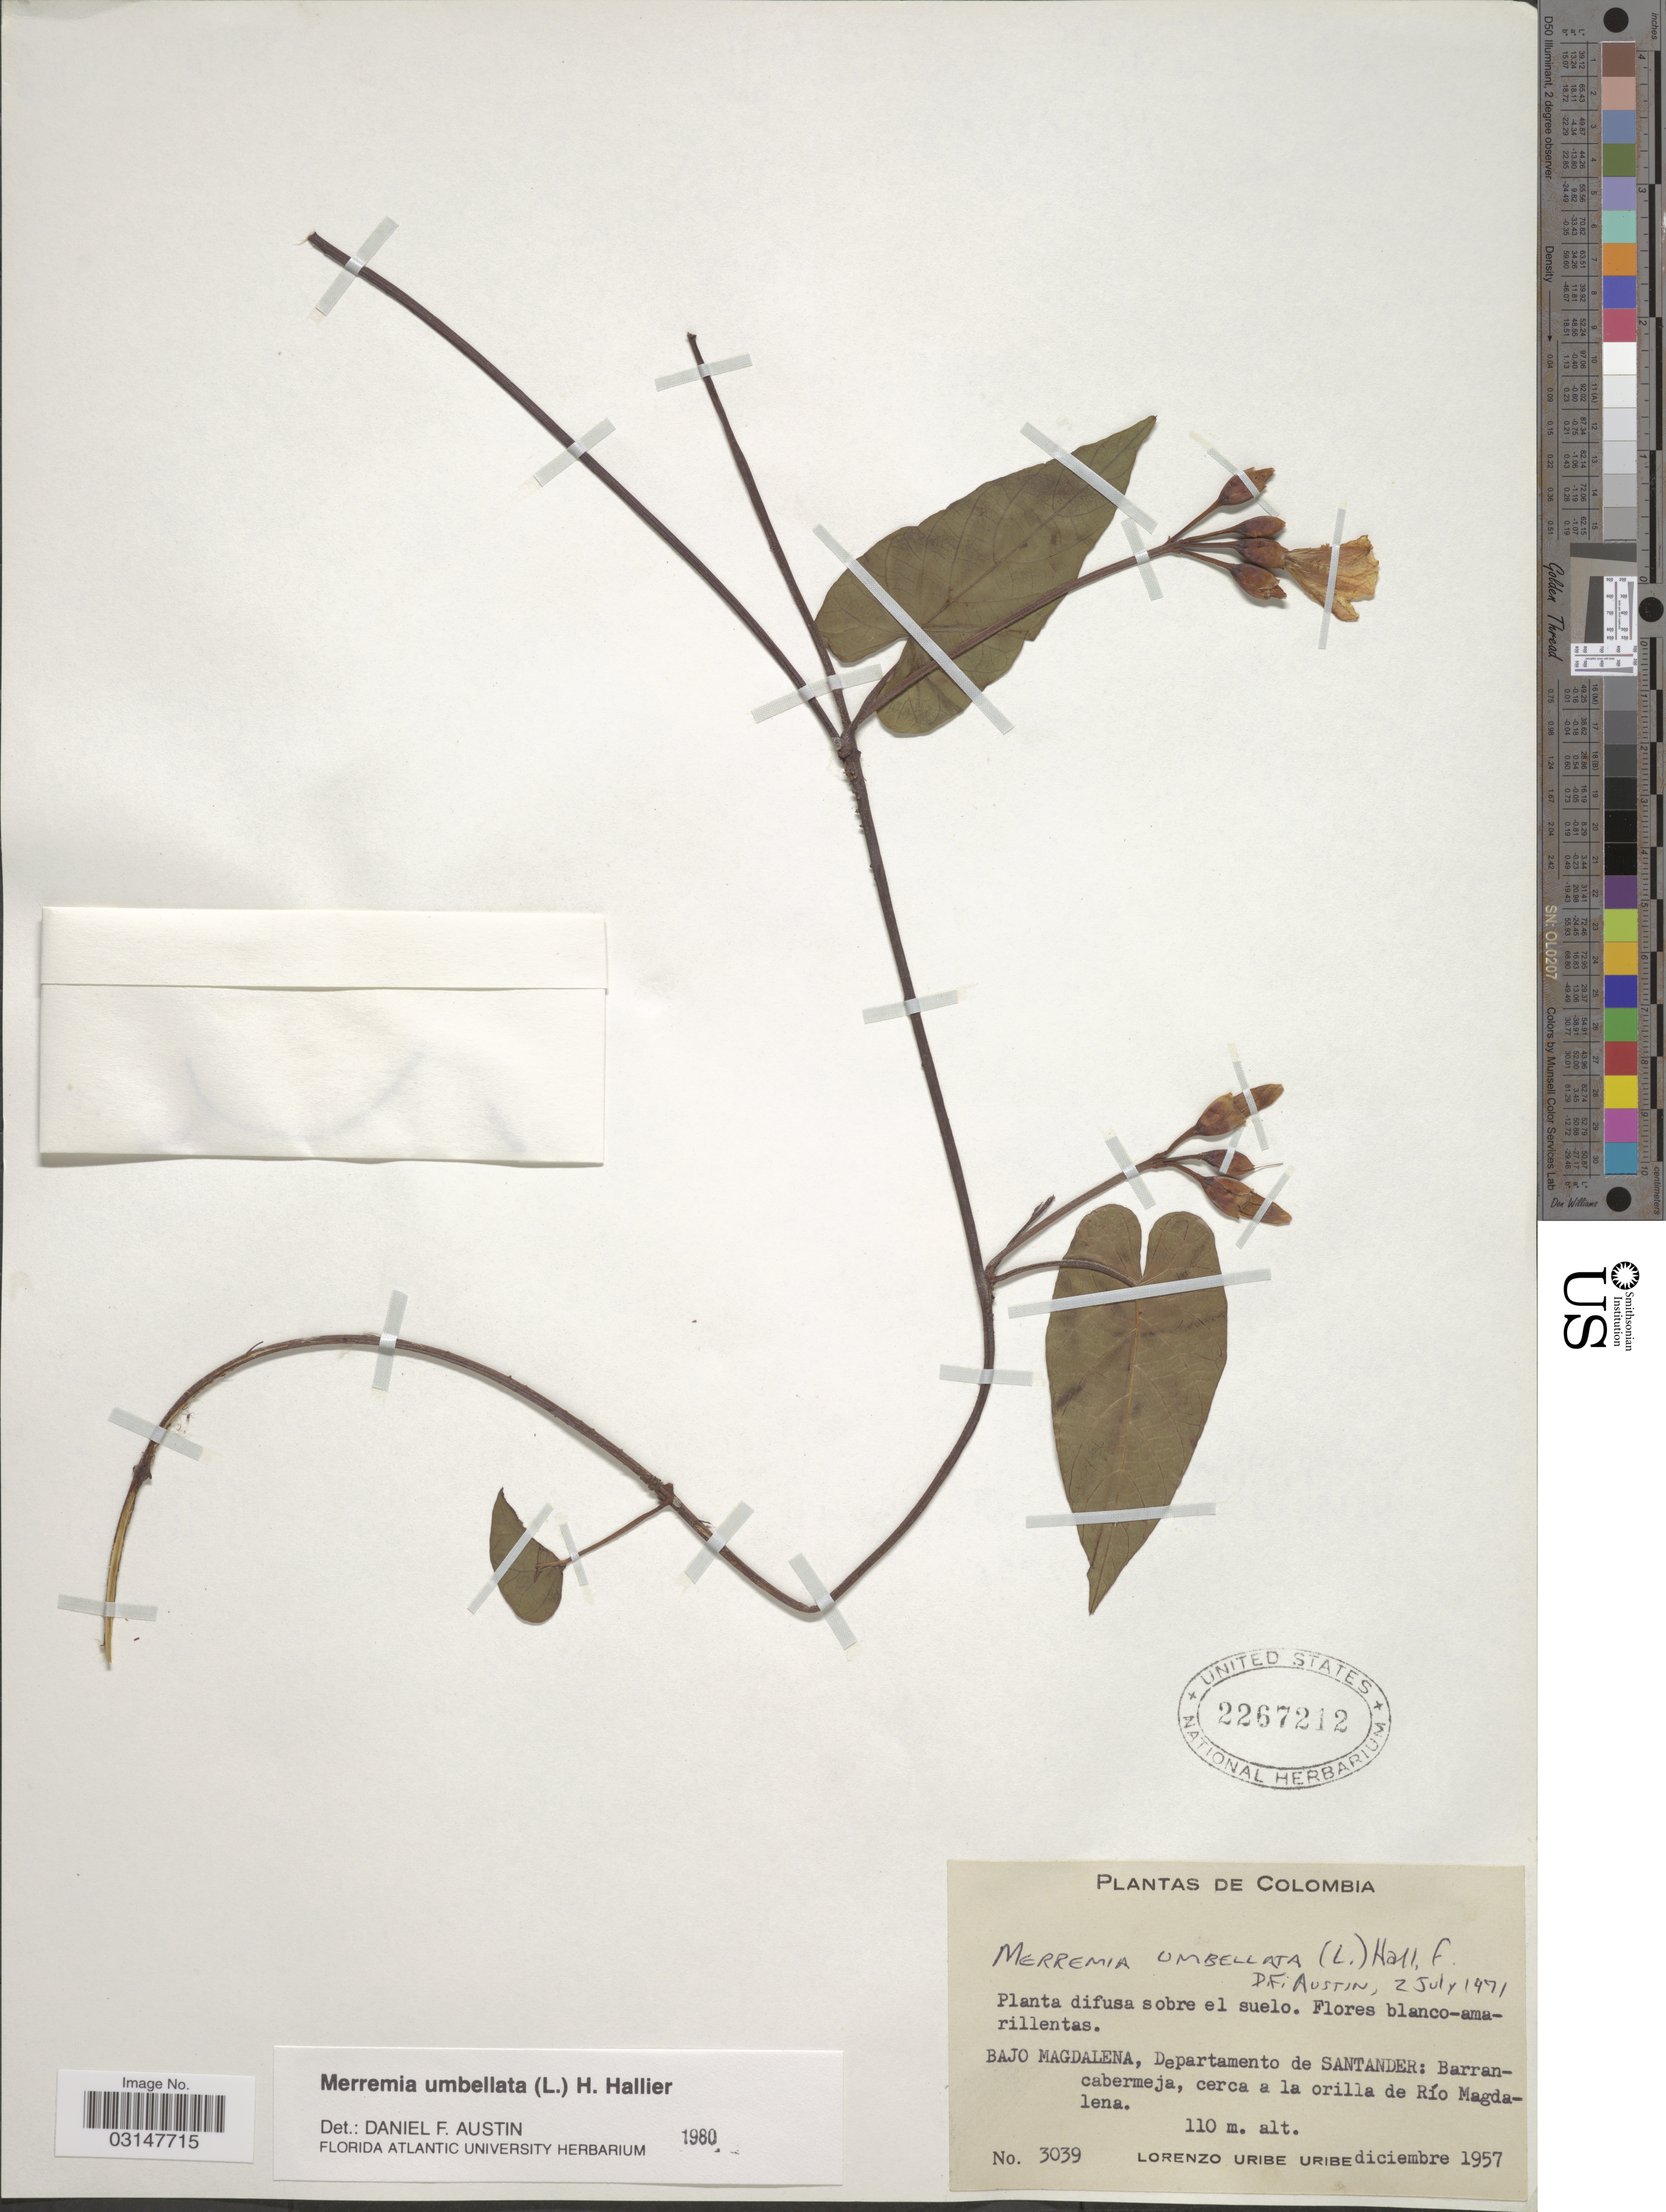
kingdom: Plantae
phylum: Tracheophyta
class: Magnoliopsida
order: Solanales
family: Convolvulaceae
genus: Camonea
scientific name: Camonea umbellata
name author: (L.) A. R. Simões & Staples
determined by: Strong, Mark T., (BOT), Smithsonian Institution - National Museum of Natural History (UNITED STATES)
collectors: L. Uribe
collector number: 3039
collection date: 1957-12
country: Colombia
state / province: Santander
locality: Bajo Magdalena, Departamento de Santander: Barrancabermeja, cerca a la orilla de Río Magdalena.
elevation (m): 110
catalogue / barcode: US 2267212